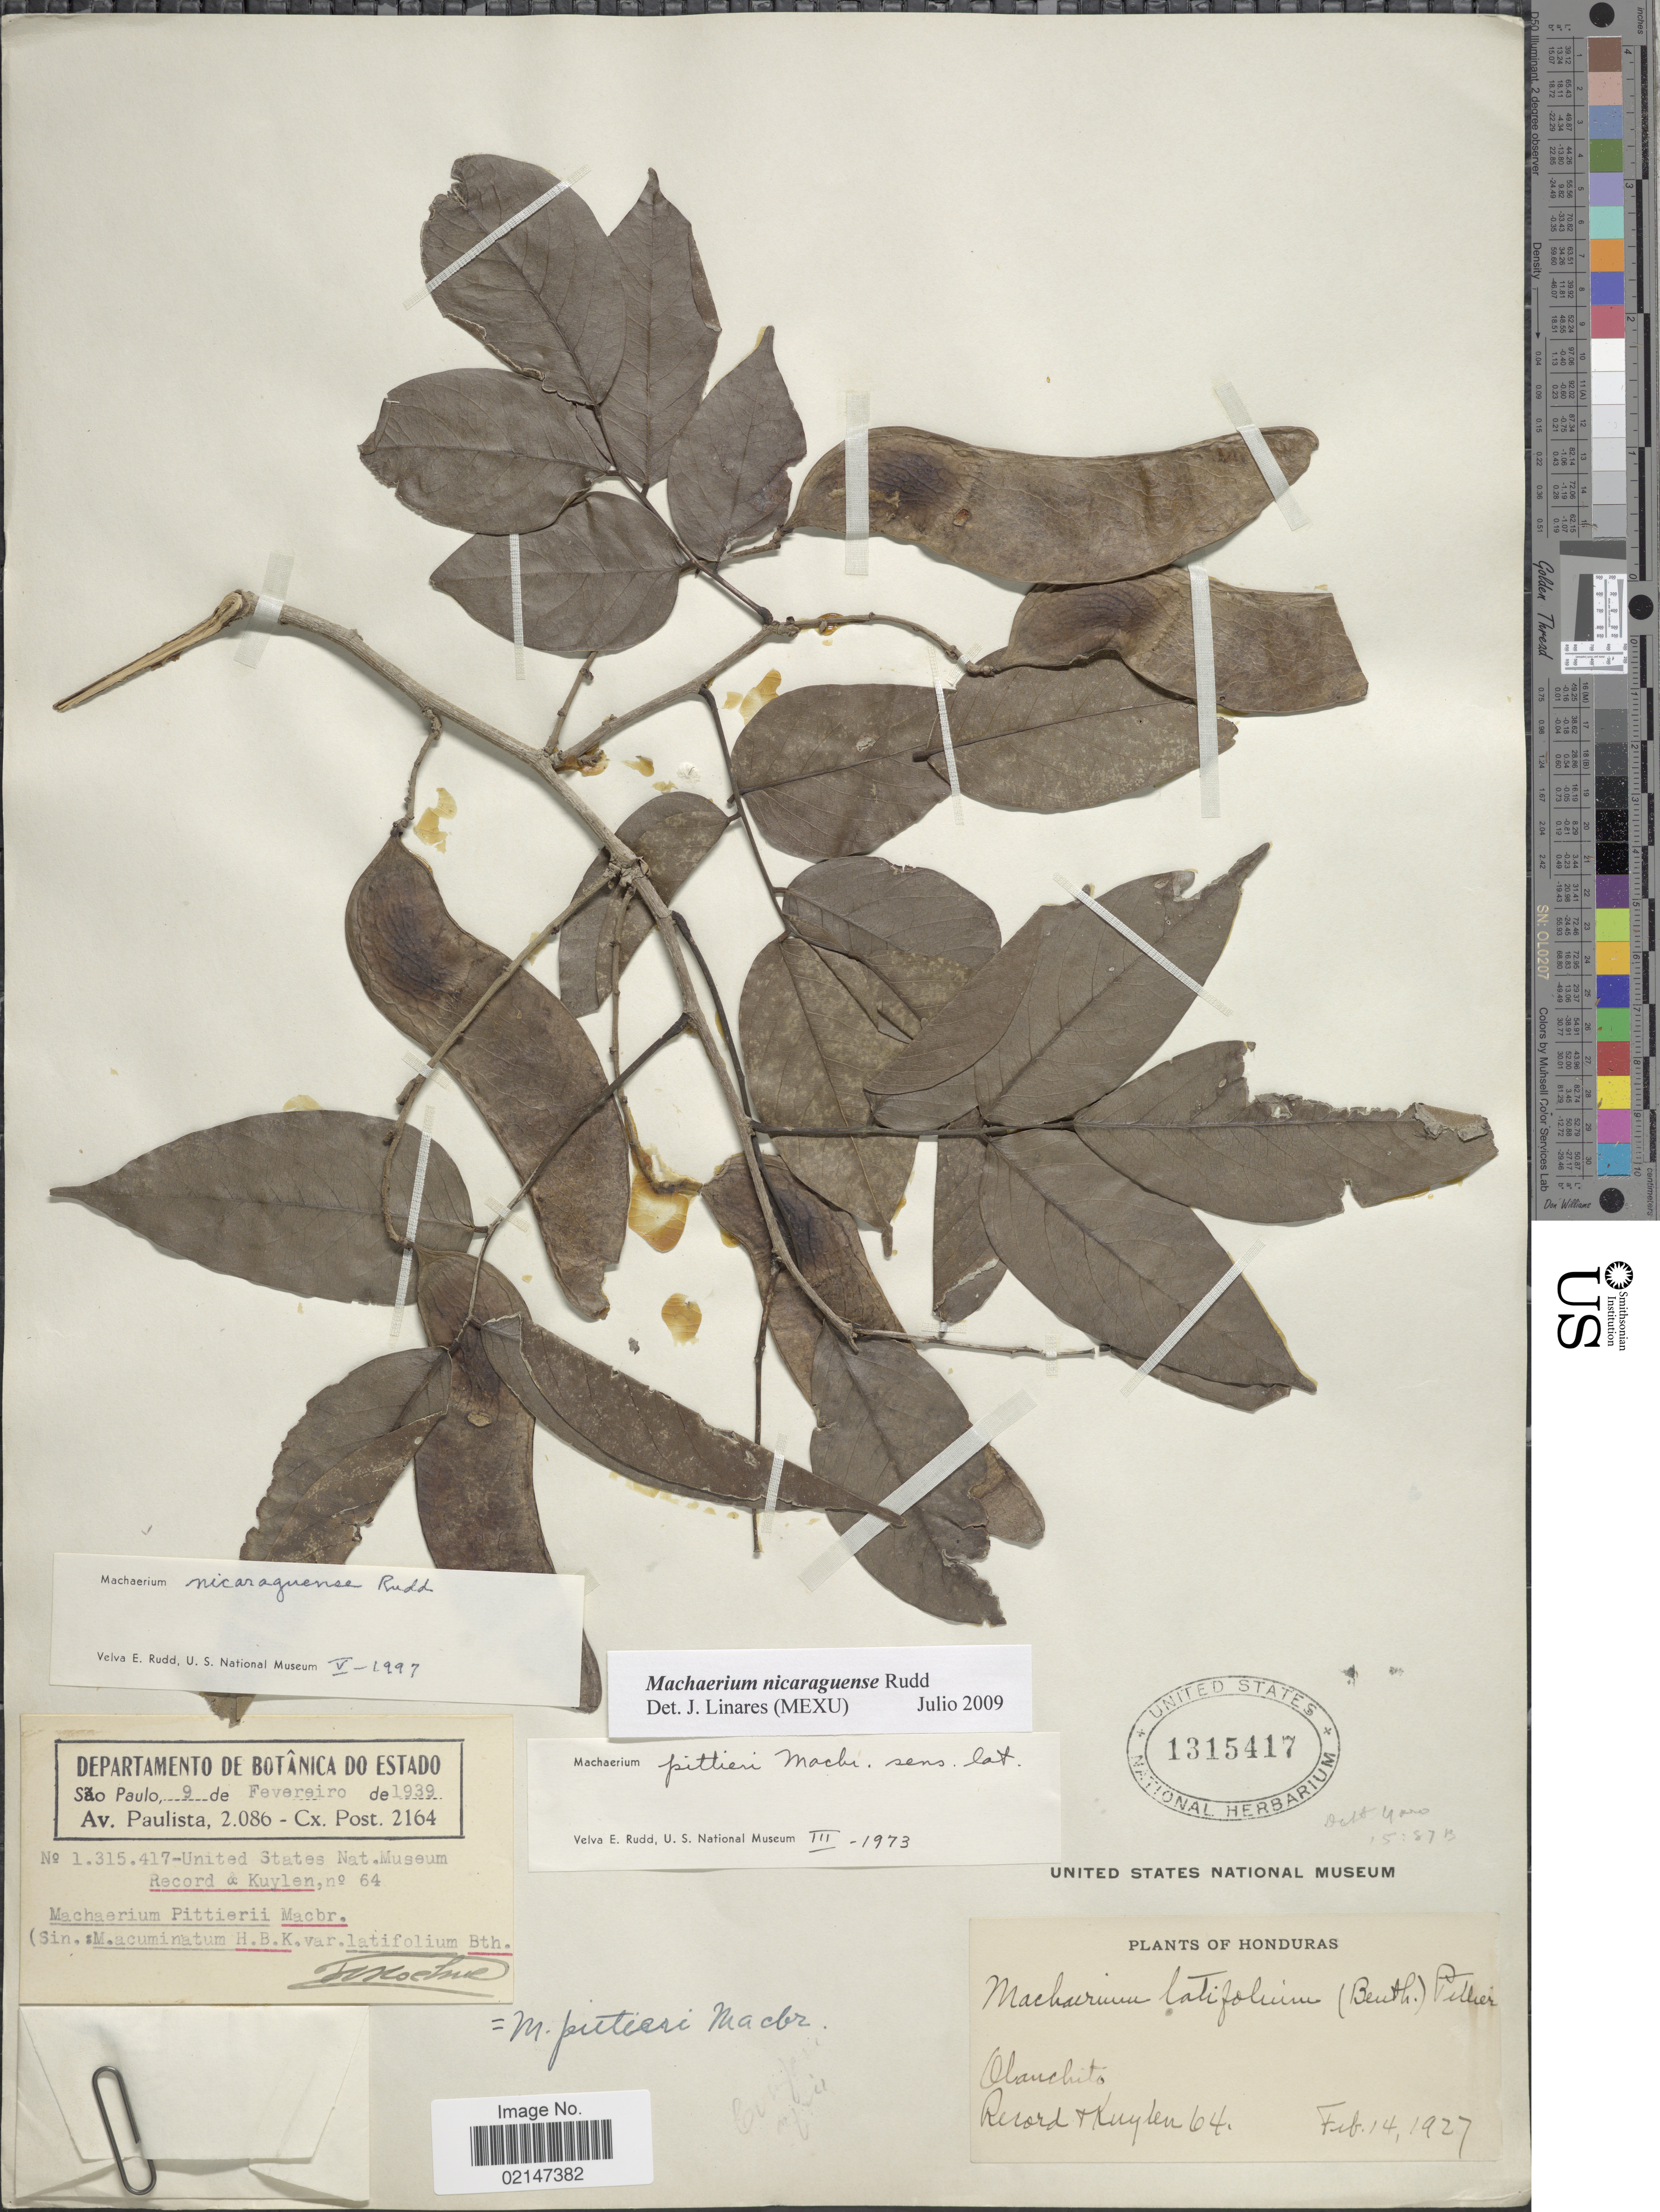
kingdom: Plantae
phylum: Tracheophyta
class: Magnoliopsida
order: Fabales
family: Fabaceae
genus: Desmodium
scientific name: Desmodium nicaraguense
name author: Oerst.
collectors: S. J. Record & H. Kuylen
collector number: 64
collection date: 1927-02-14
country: Honduras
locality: Olanchito, Honduras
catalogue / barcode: US 1315417